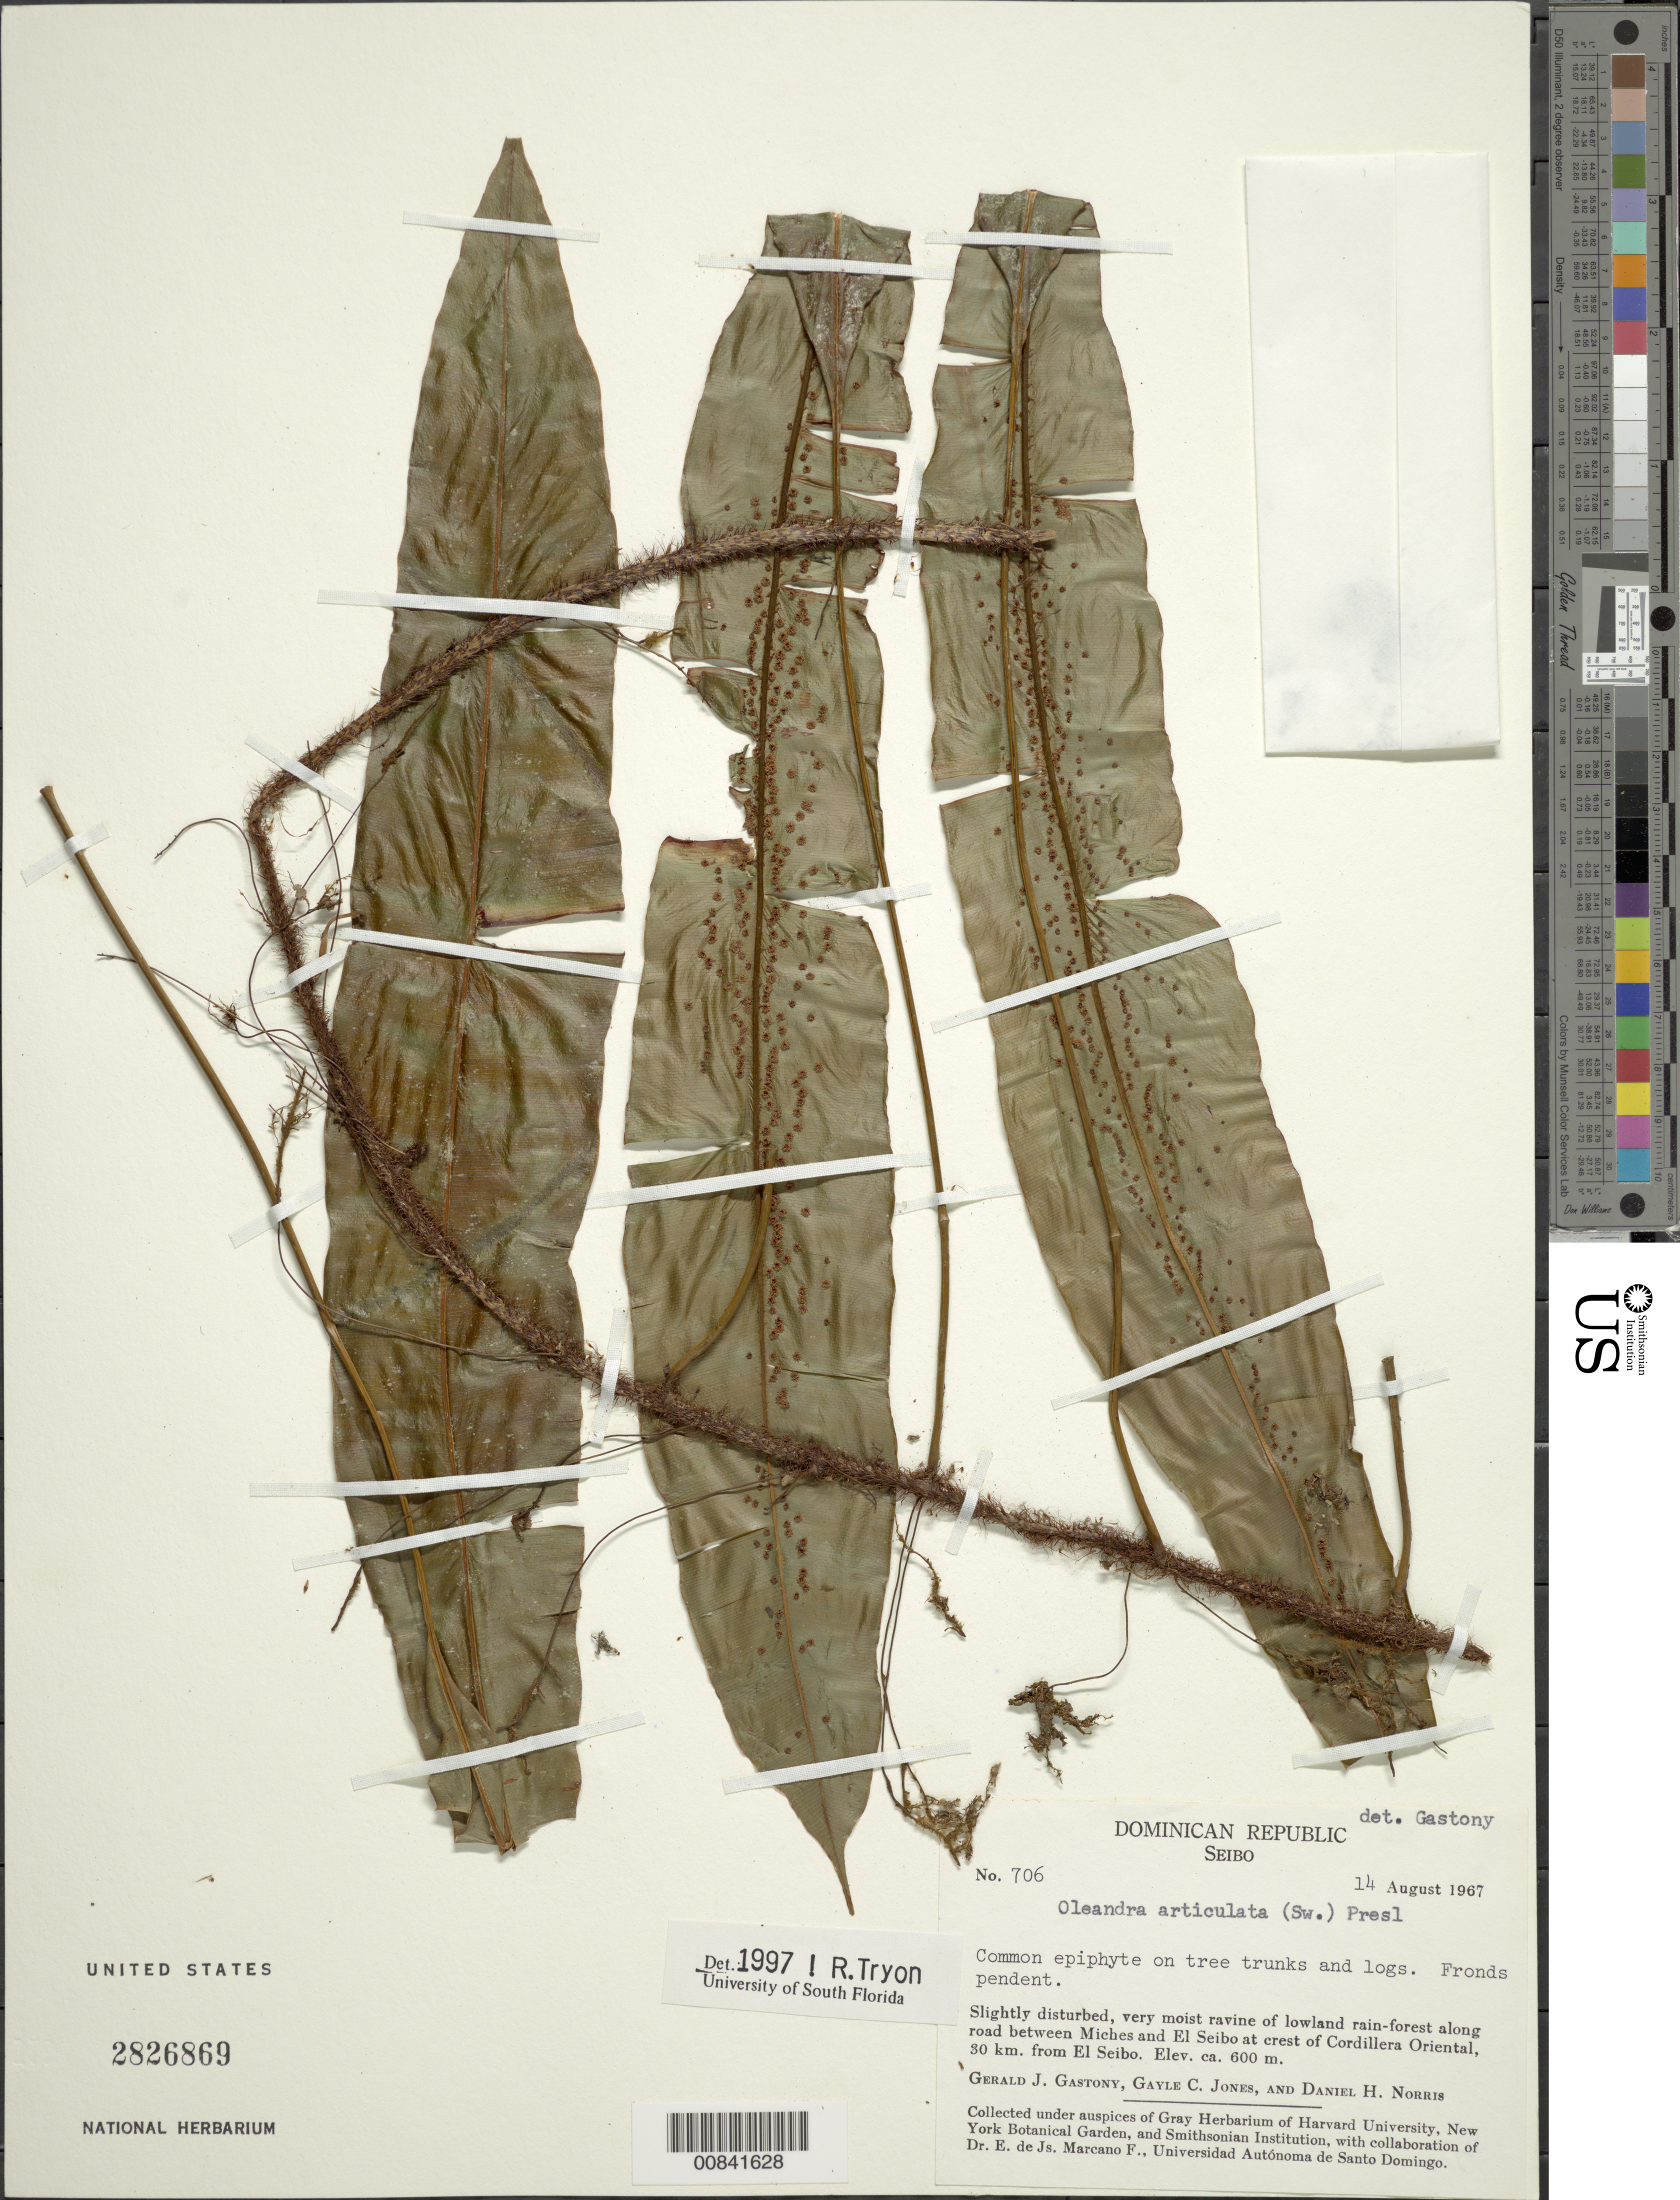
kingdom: Plantae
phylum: Tracheophyta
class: Polypodiopsida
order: Polypodiales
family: Oleandraceae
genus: Oleandra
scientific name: Oleandra articulata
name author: (Sw.) C. Presl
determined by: Tryon, Rolla M., Jr.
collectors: G. Gastony, G. C. Jones & D. H. Norris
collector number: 706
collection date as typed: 14 Aug 1967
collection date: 1967-08-14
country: Dominican Republic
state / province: El Seibo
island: Hispaniola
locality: Miches to El Seibo, at crest of Cordillera Oriental, 30 km from El Seibo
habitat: Slightly disturbed, very moist ravine of lowland rainforest along road, on tree trunks and logs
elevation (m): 600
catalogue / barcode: US 2826869